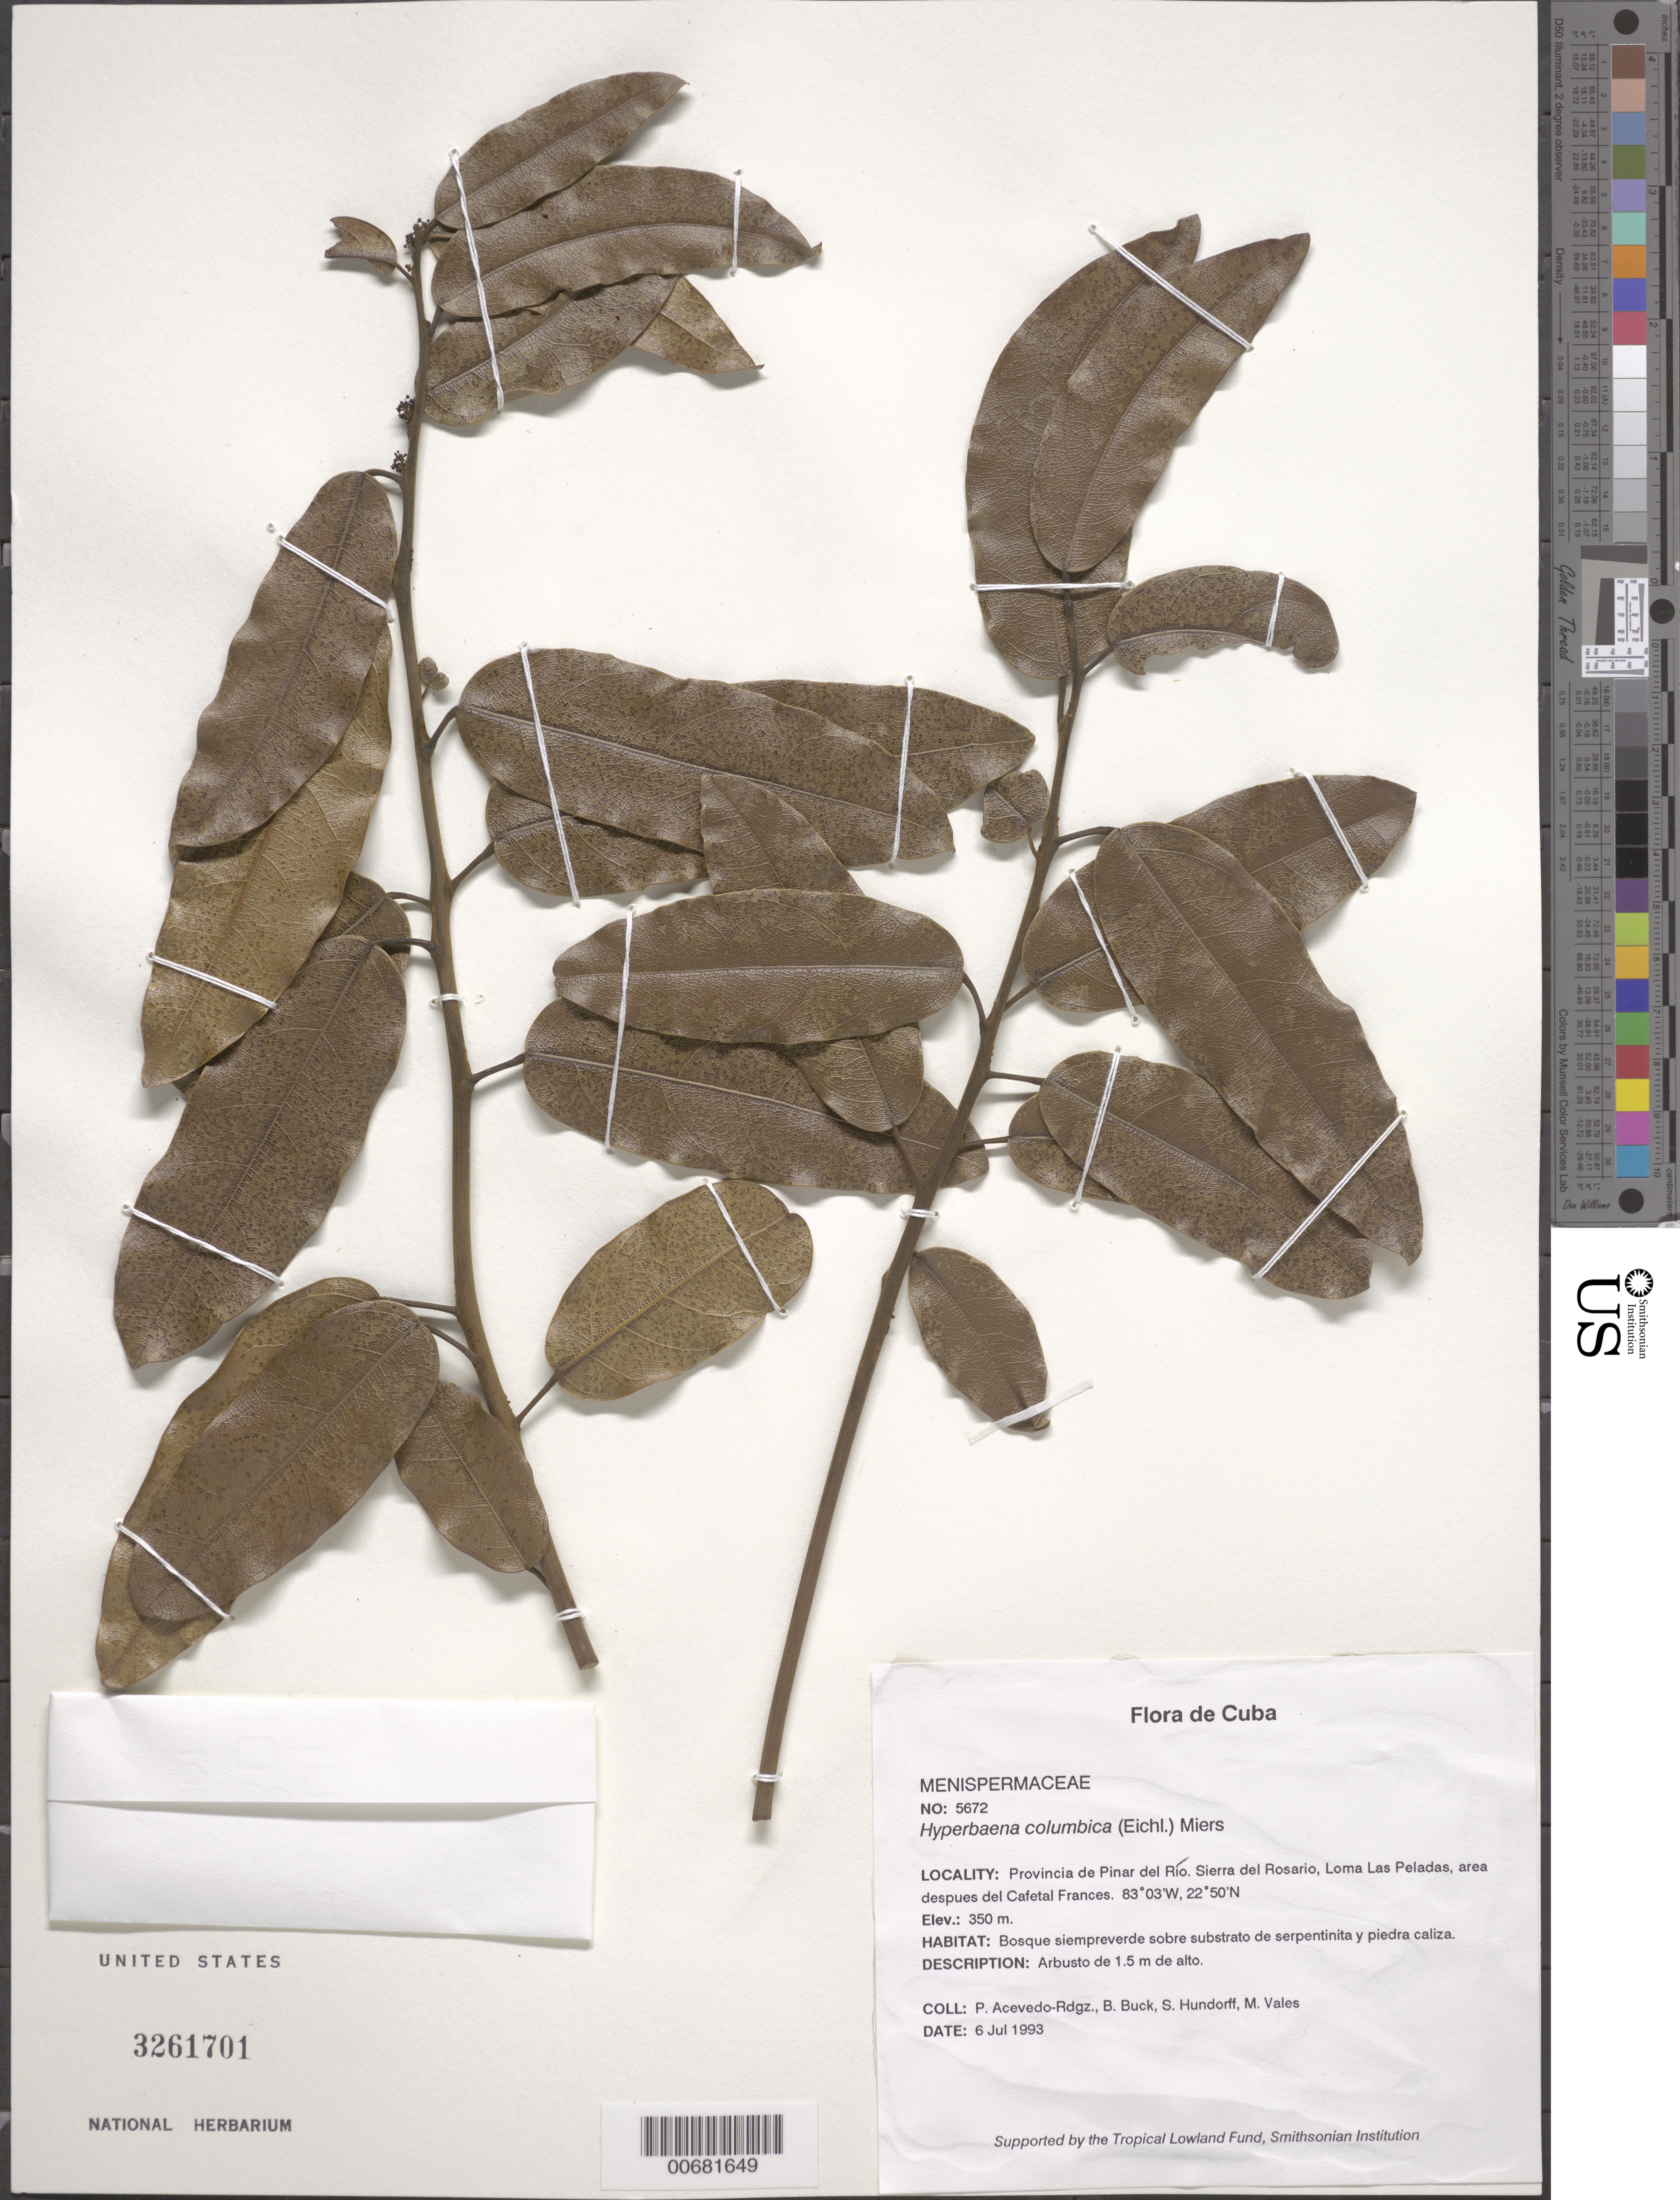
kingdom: Plantae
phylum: Tracheophyta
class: Magnoliopsida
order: Ranunculales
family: Menispermaceae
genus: Hyperbaena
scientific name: Hyperbaena columbica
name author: (Eichler) Miers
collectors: P. Acevedo-Rodr., B. Buck, S. Hundorf & M. Vales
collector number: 5672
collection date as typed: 06 Jul 1993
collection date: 1993-07-06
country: Cuba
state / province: Pinar del Rio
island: Cuba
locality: Provincia de Pinar del Río Sierra del Rosario, Loma Las Peladas, area despues del Cafetal Frances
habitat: Bosque siempreverde sobre substrato de serpentinita y piedra caliza.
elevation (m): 350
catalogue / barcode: US 3261701